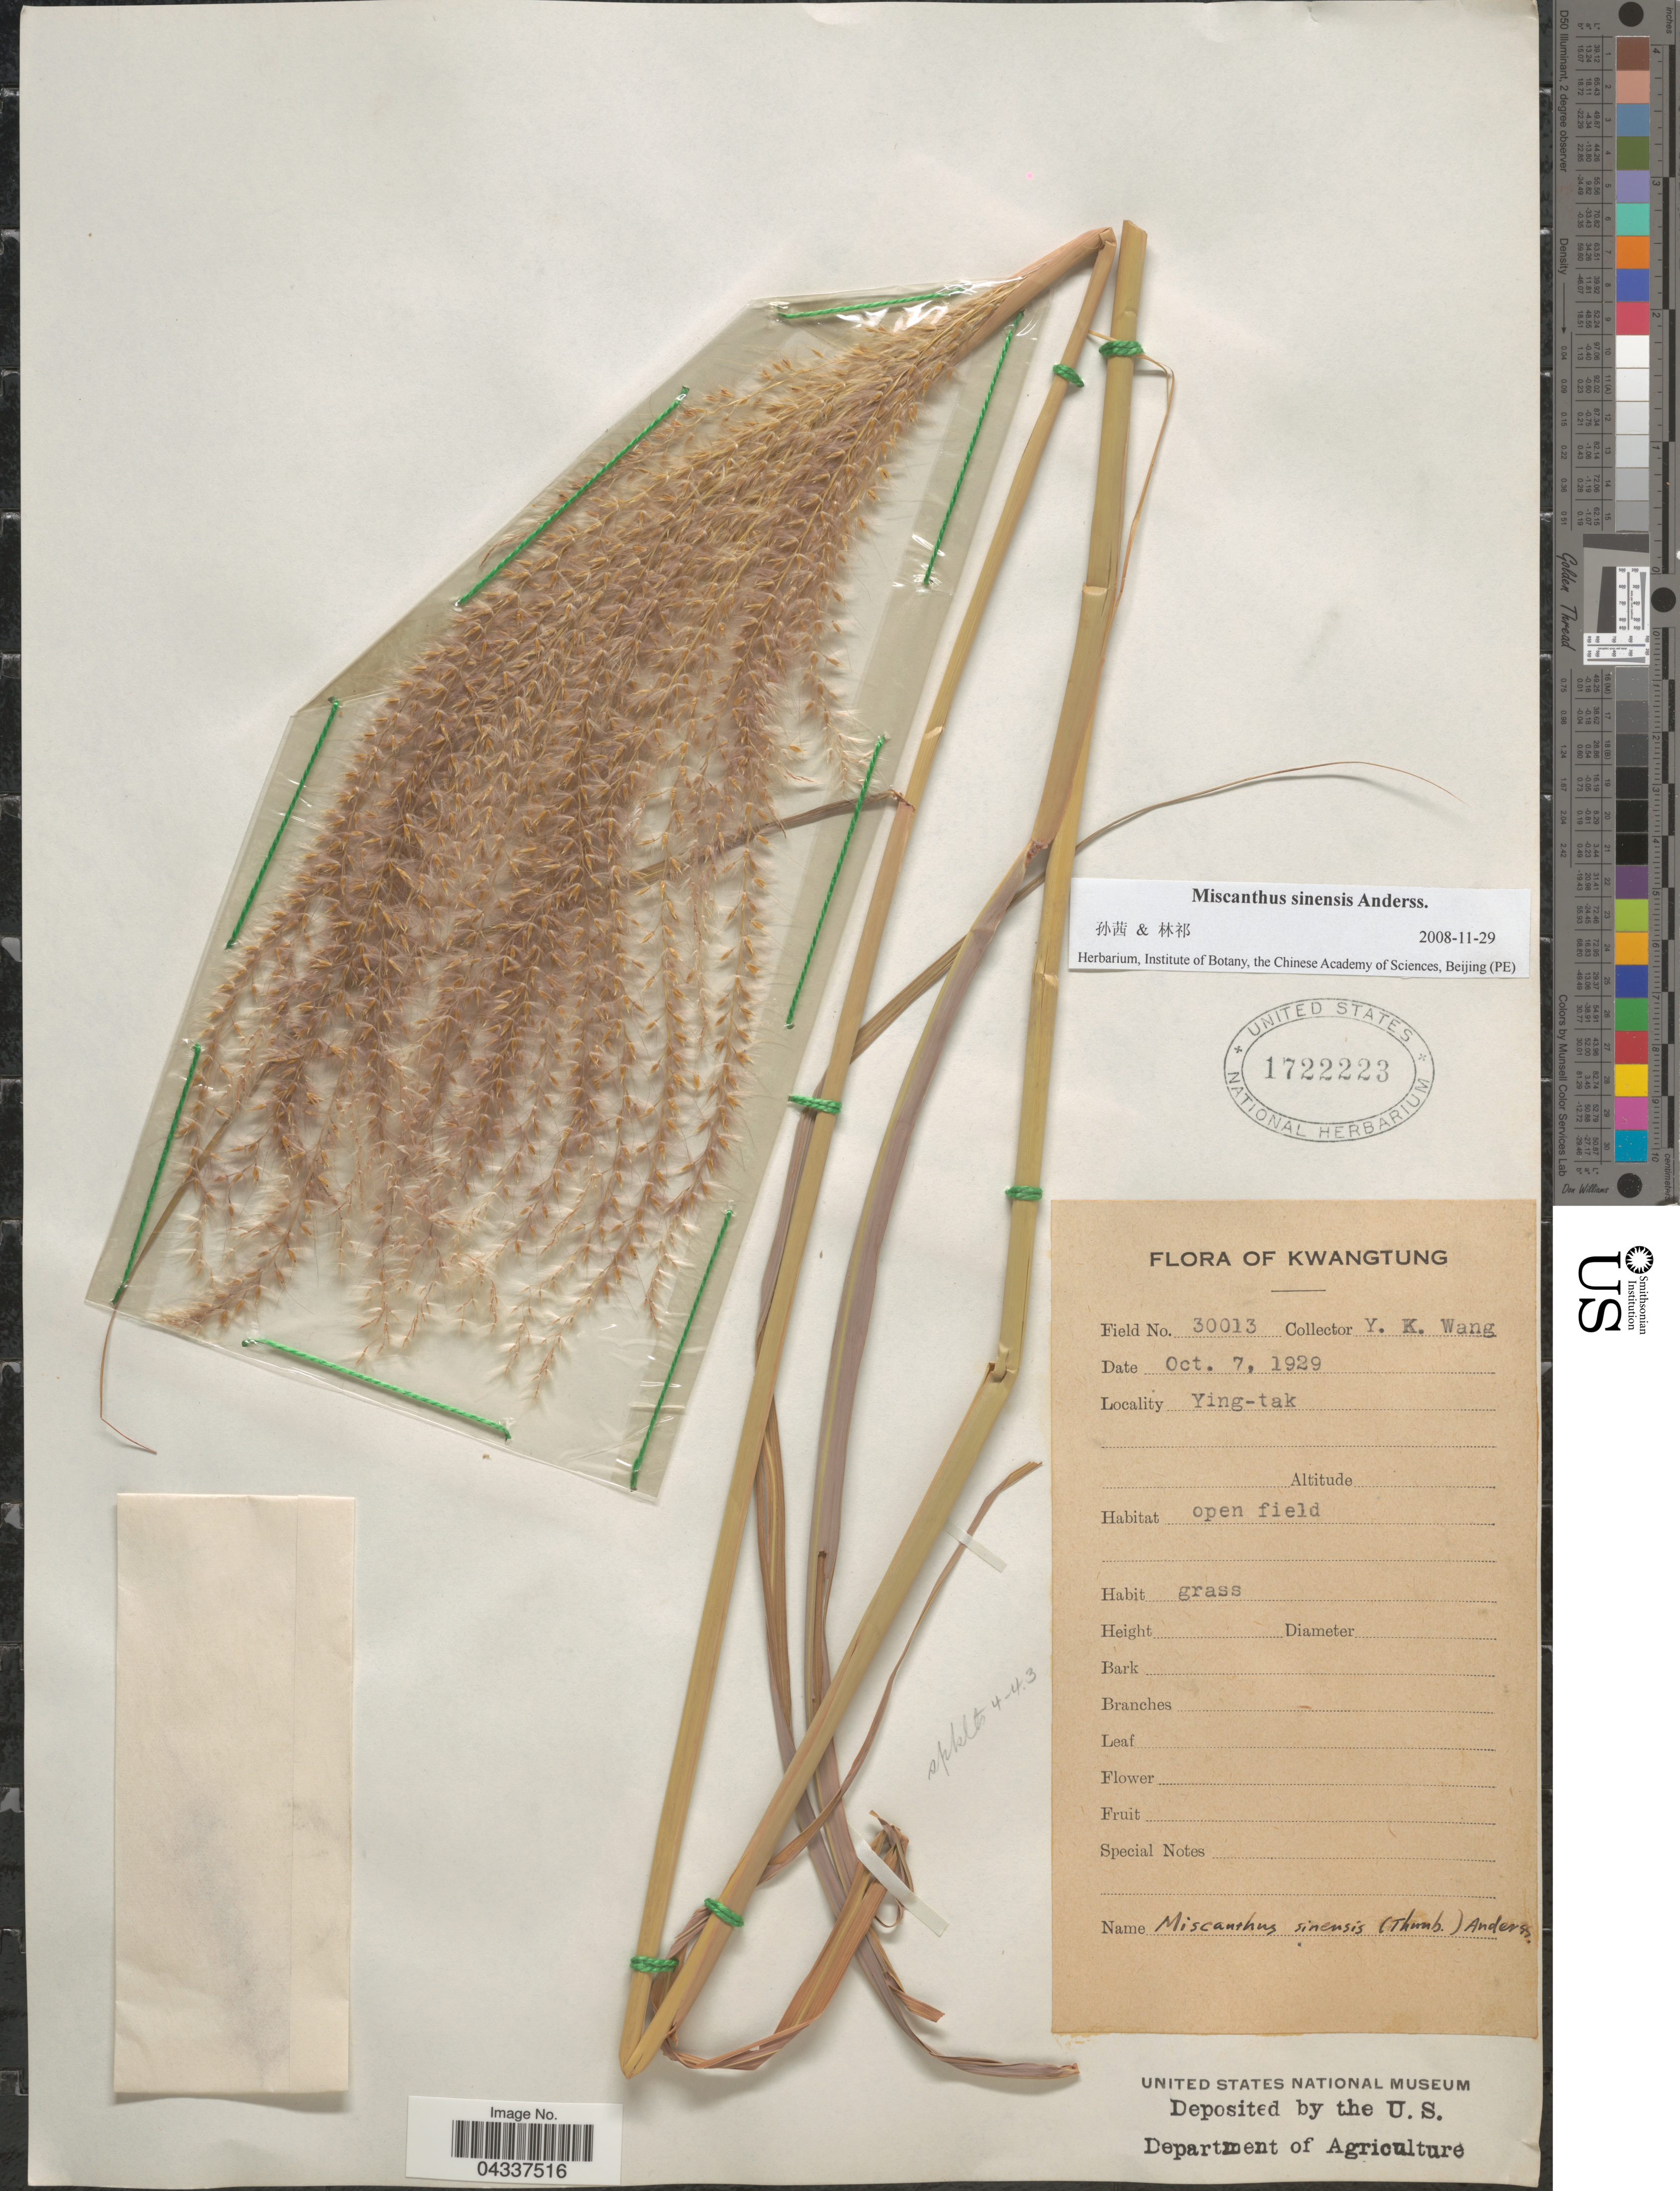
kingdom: Plantae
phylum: Tracheophyta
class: Liliopsida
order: Poales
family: Poaceae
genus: Miscanthus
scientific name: Miscanthus sinensis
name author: Andersson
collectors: Y. Wang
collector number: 30013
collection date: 1929-10-07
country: China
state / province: Guangdong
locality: Kwangtung. Ying-tak.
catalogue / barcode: US 1722223